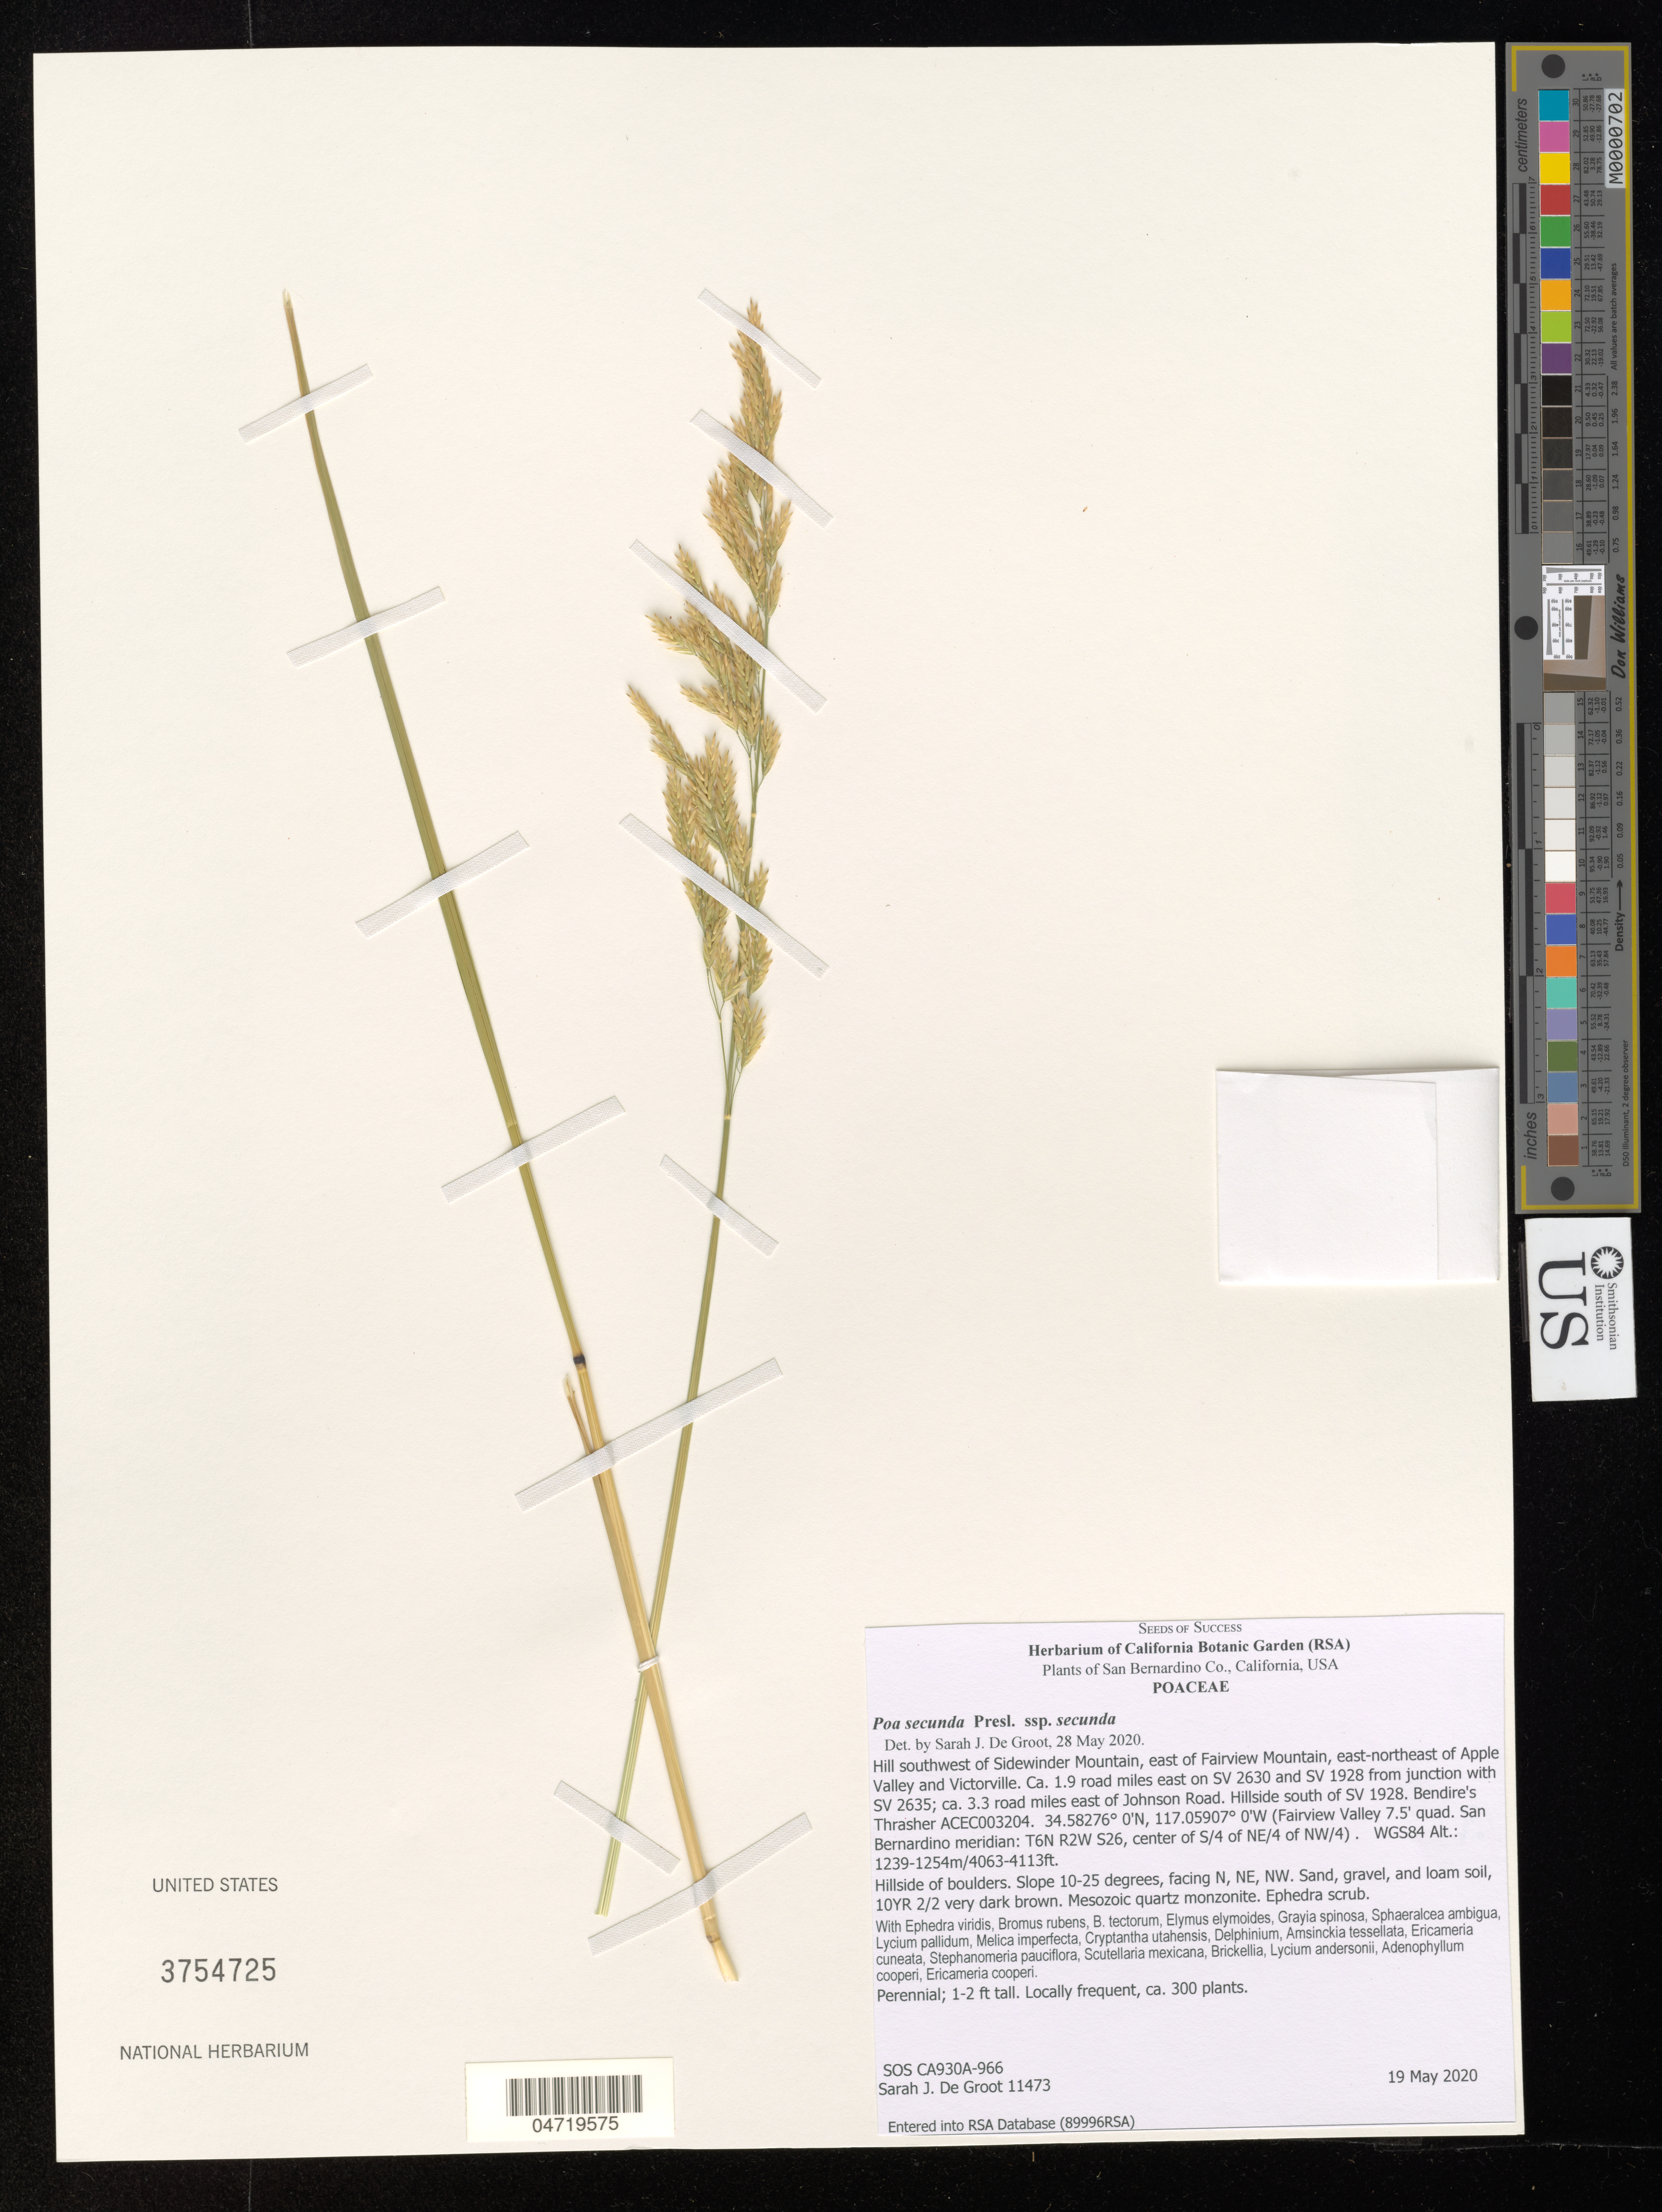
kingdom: Plantae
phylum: Tracheophyta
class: Liliopsida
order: Poales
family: Poaceae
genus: Poa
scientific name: Poa secunda subsp. secunda var. scabrella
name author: (Thurb.) Soreng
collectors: S. De Groot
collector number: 11473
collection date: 2020-05-19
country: United States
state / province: California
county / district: San Bernardino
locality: San Bernardino Co. Hill southwest of Sidewinder Mountain, east of Fairview Mountain, east-northeast of Apple Valley and Victorville. Ca. 1.9 road miles east on SV 2630 and SV 1928 from junction with SV 2635; ca. 3.3 road miles east of Johnson Road. Hillside south of SV 1928. Bendire's Thrasher ACEC003204. (Fairview Valley 7.5' quad. San Bernardino meridian: T6N R2W S26, center of S/4 of NE/4 of NW/4). WGS84.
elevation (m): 1239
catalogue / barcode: US 3754725